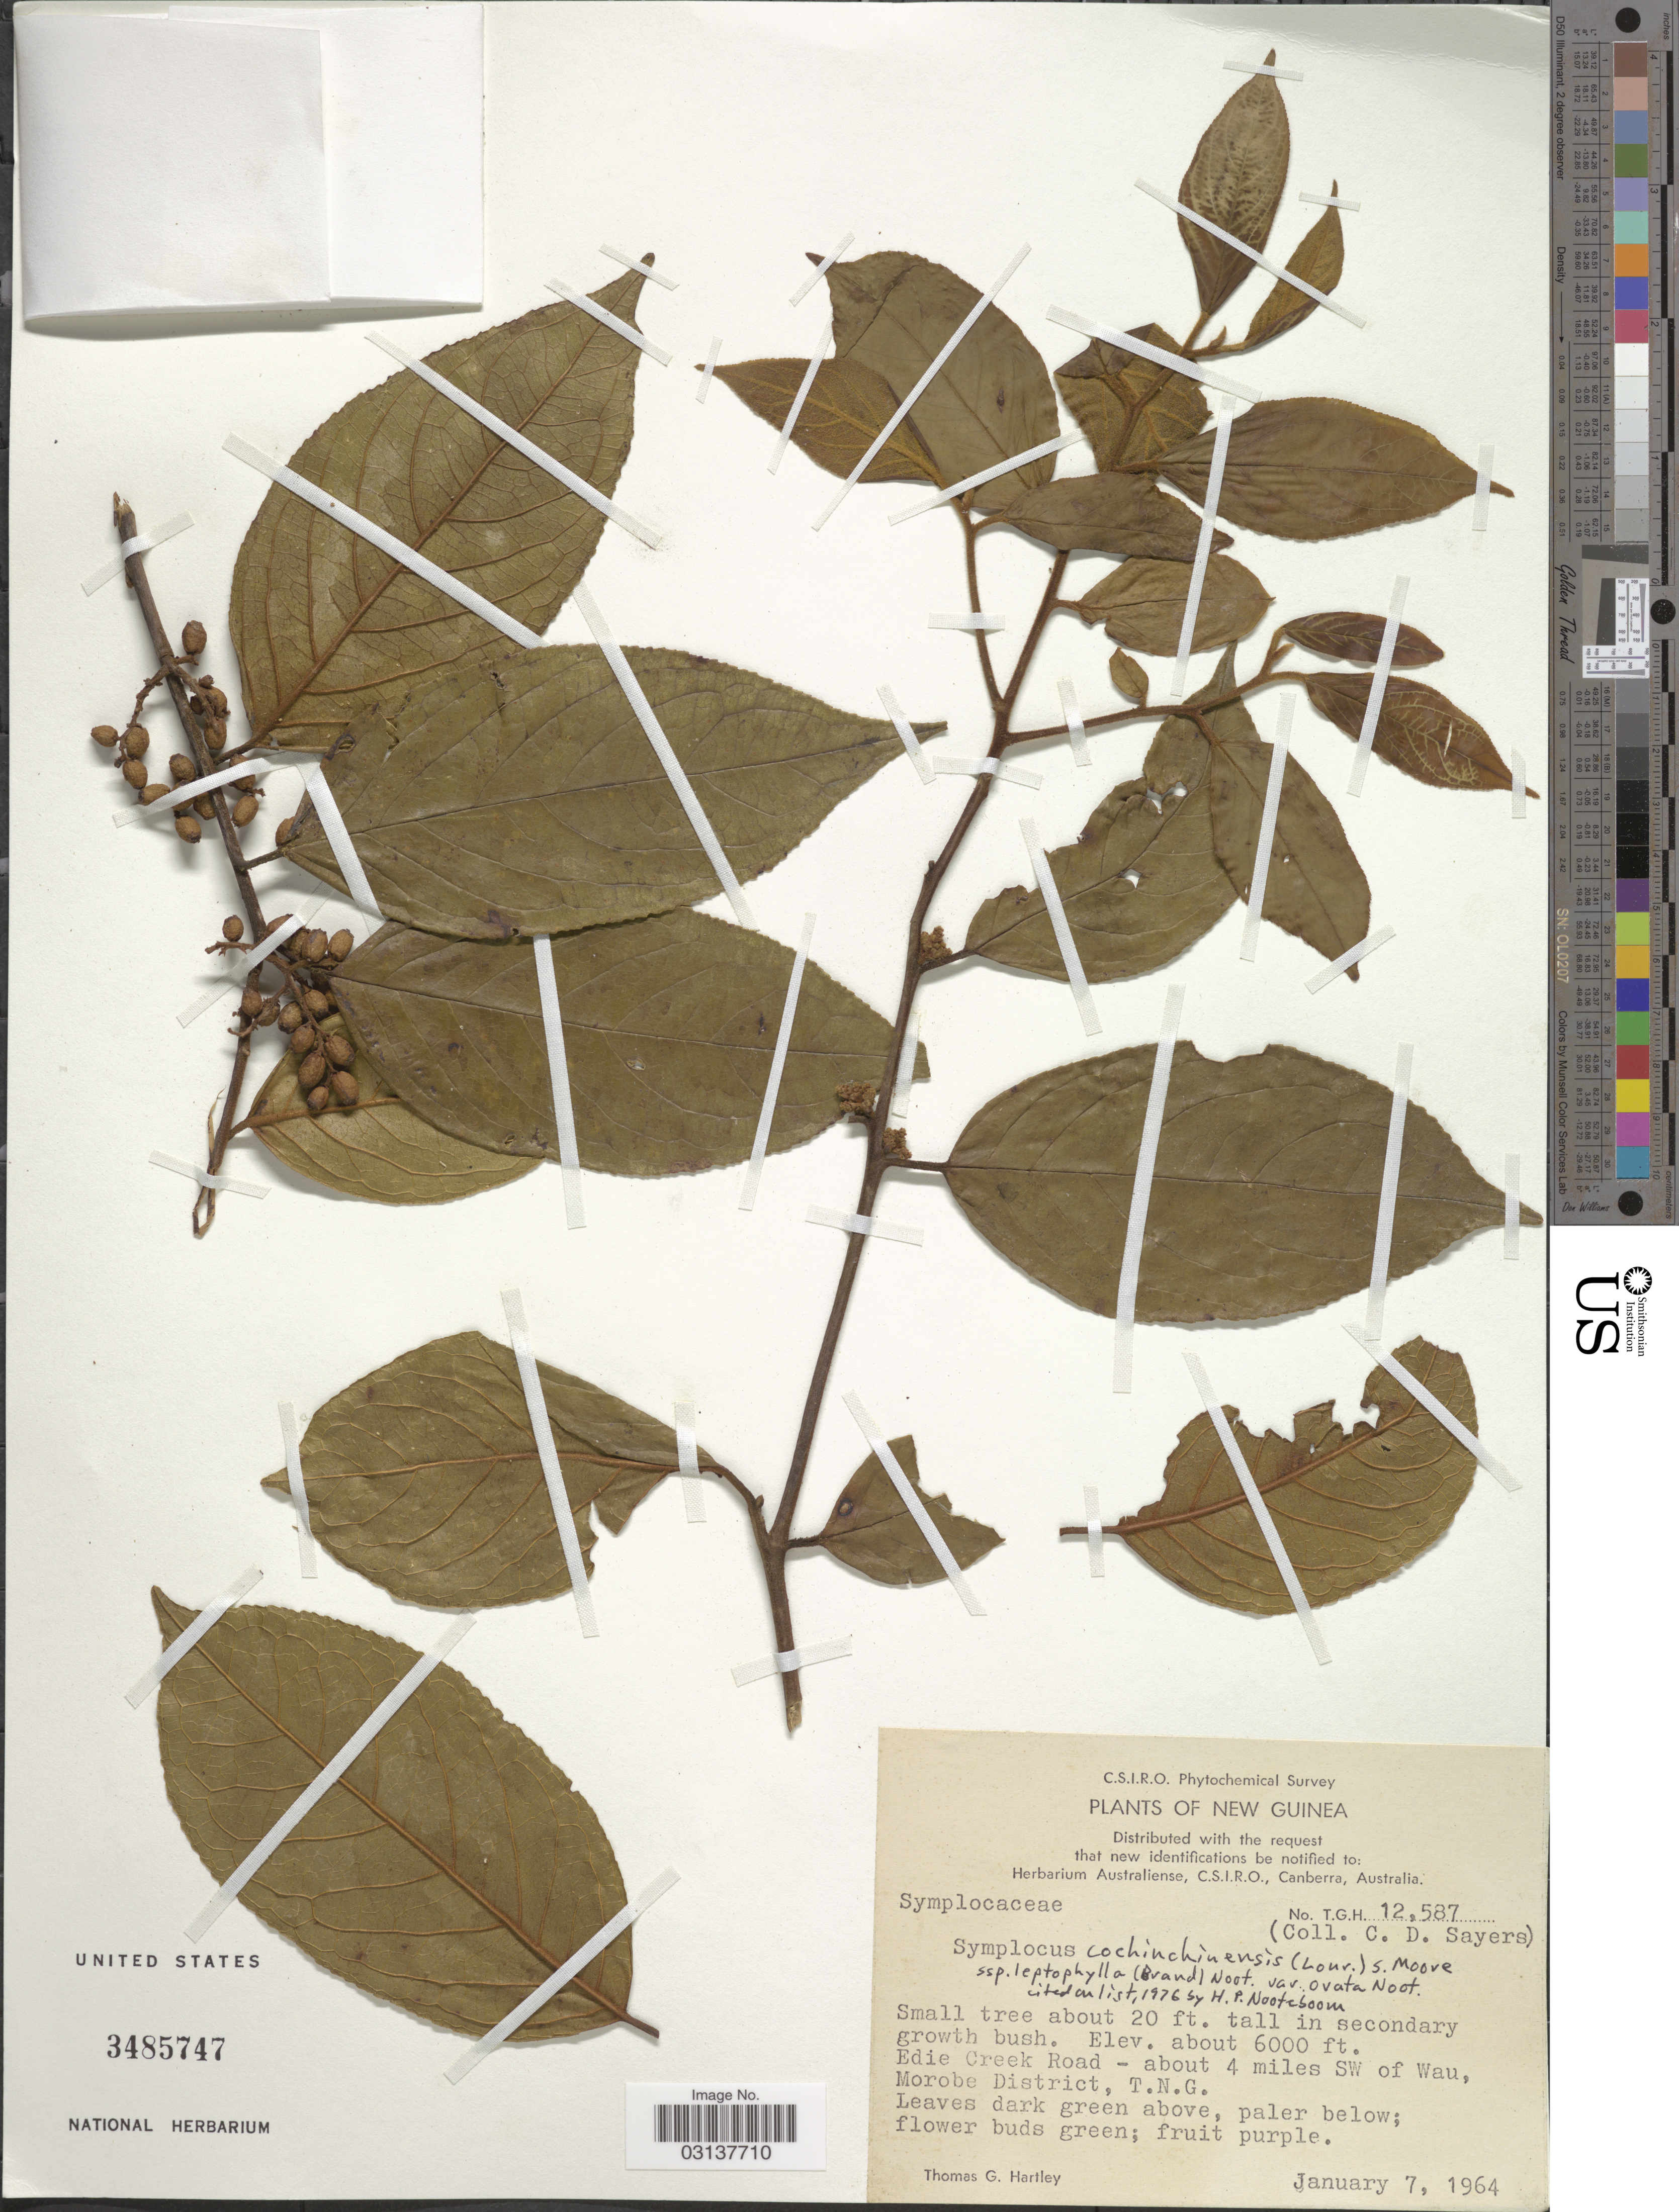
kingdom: Plantae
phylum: Tracheophyta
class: Magnoliopsida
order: Ericales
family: Symplocaceae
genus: Symplocos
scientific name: Symplocos cochinchinensis var. ovata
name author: Noot.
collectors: T. Hartley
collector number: T.G.H. 12587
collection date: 1964-01-07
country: Papua New Guinea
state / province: Morobe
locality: Edie Creek Road, about 4 miles SW of Wau, Morobe District, T.N.G.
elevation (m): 1829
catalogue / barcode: US 3485747